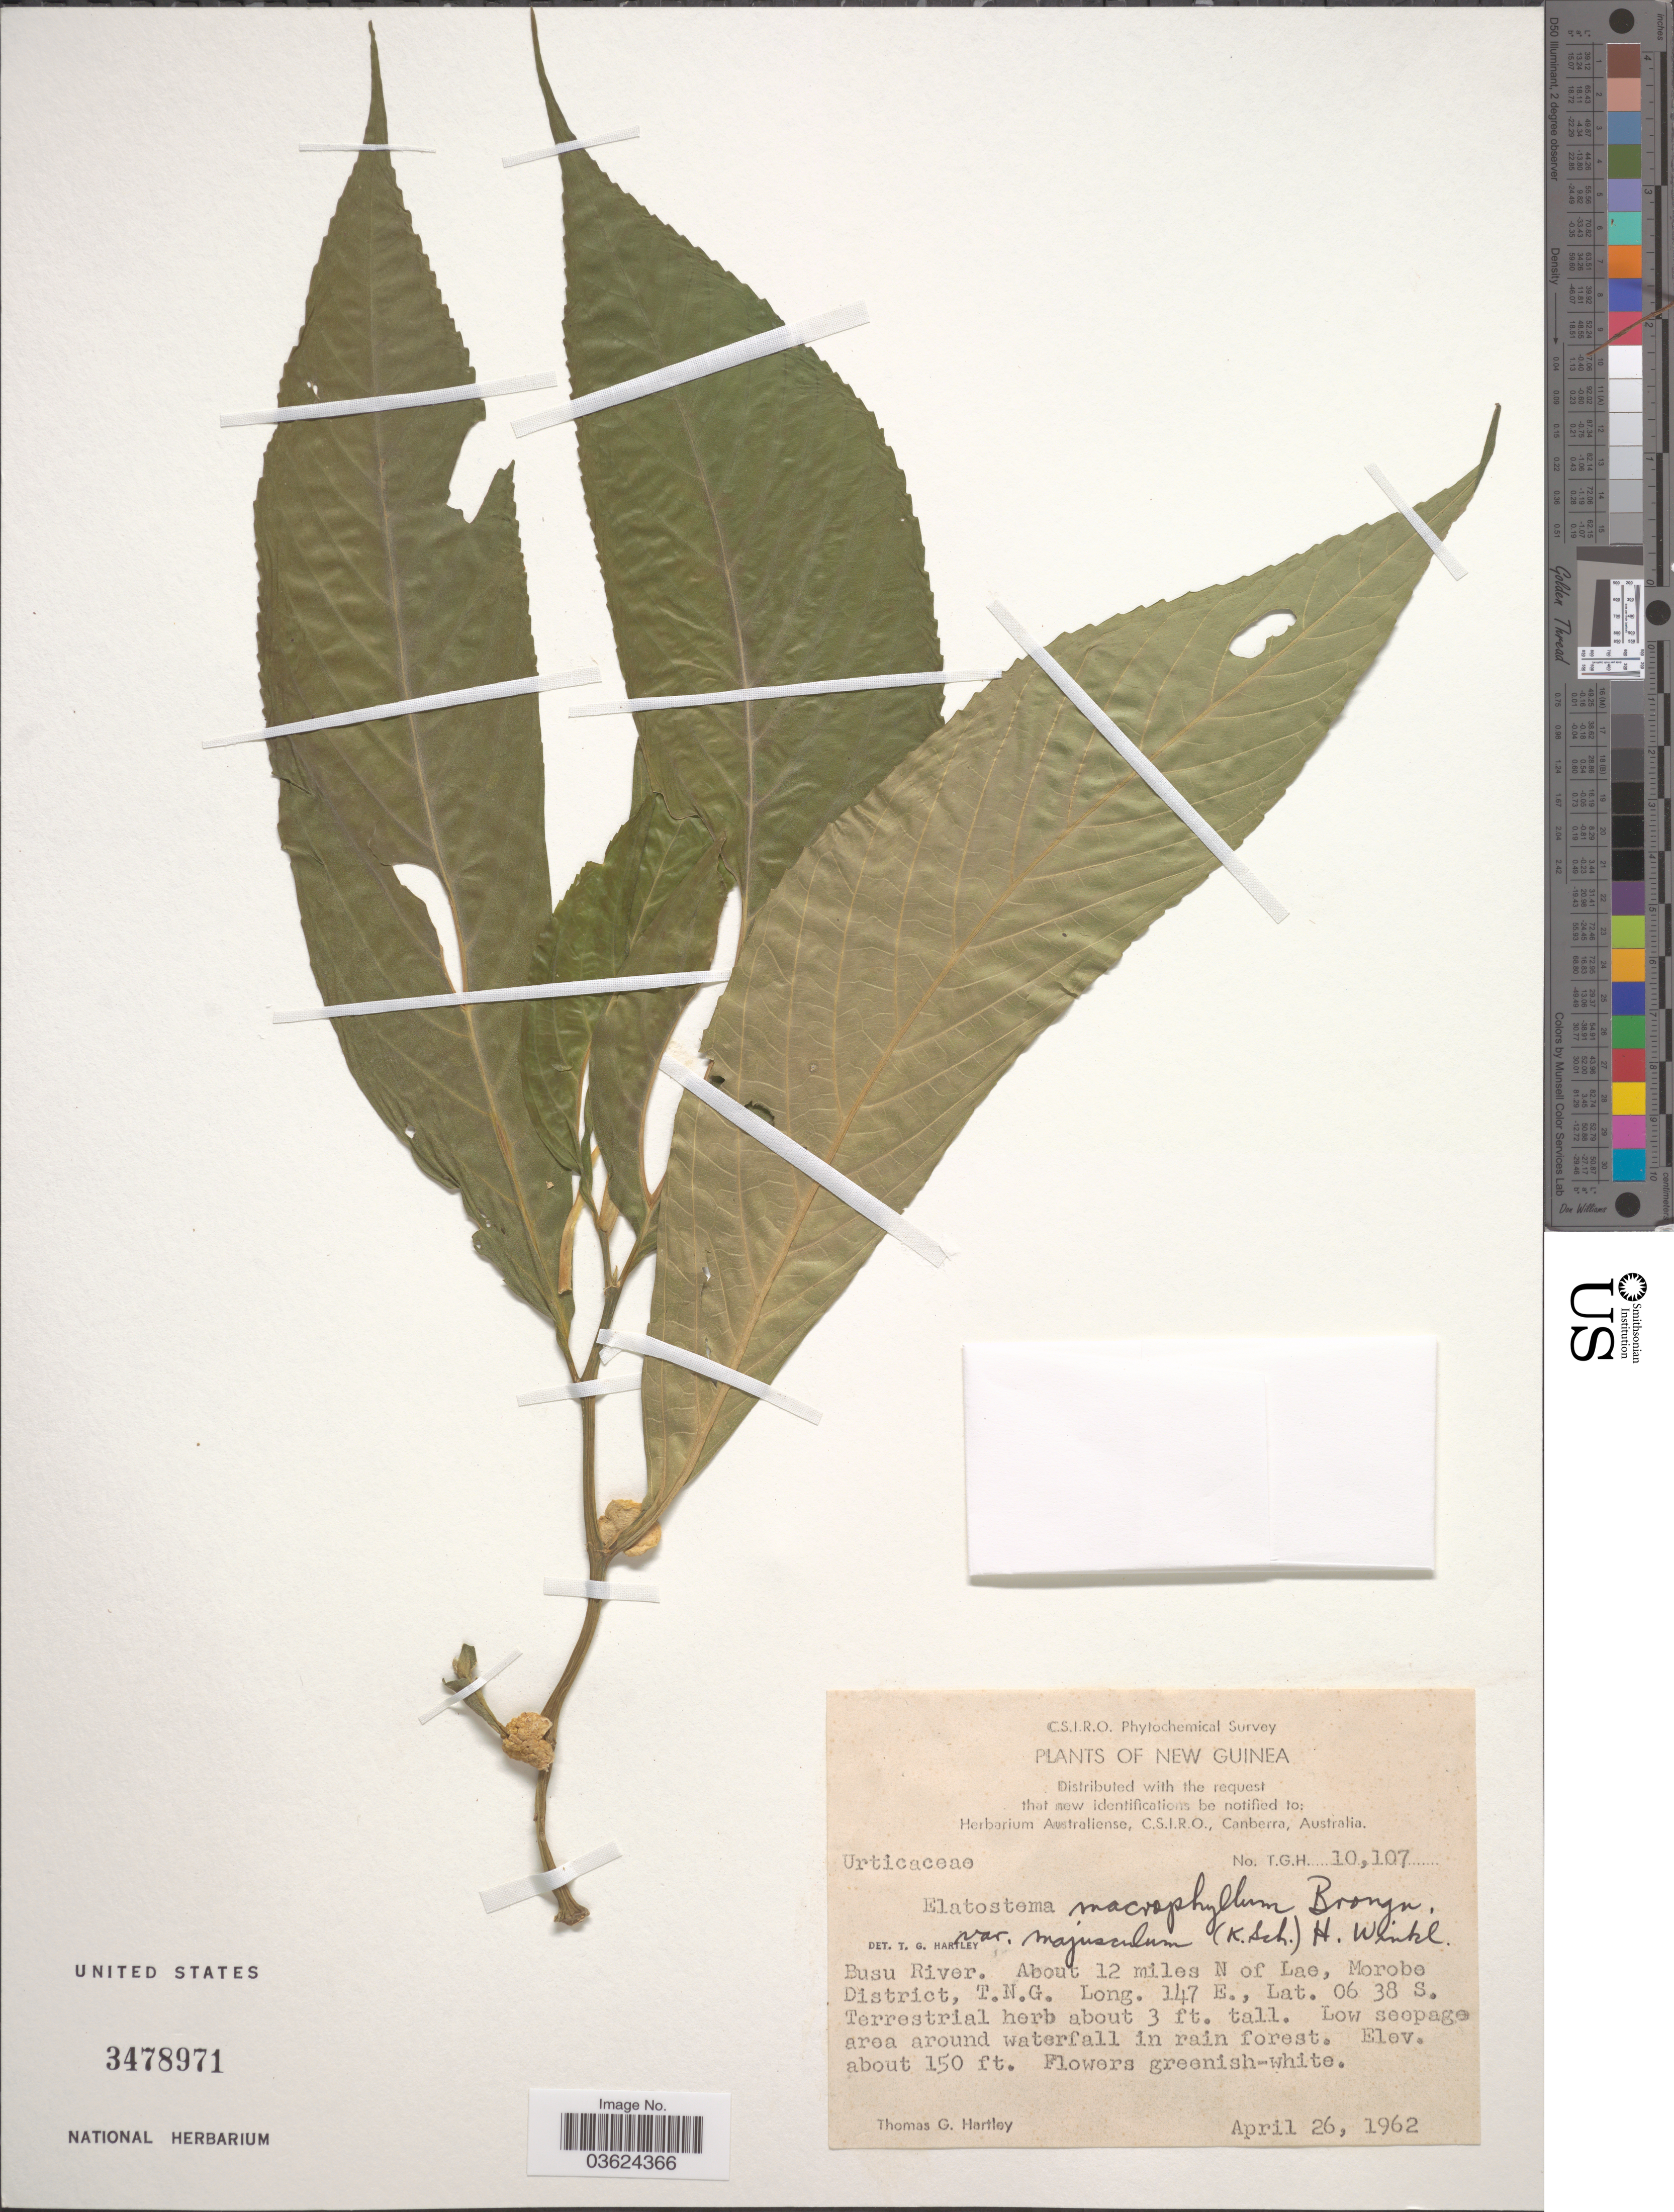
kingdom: Plantae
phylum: Tracheophyta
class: Magnoliopsida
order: Rosales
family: Urticaceae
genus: Elatostema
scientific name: Elatostema macrophyllum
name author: Brongn.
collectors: T. G. Hartley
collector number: T.G.H. 10107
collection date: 1962-04-26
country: Papua New Guinea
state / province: Morobe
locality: New Guinea. Busu River. About 12 miles N of Lae, Morobe District, T.N.G.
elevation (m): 46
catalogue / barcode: US 3478971